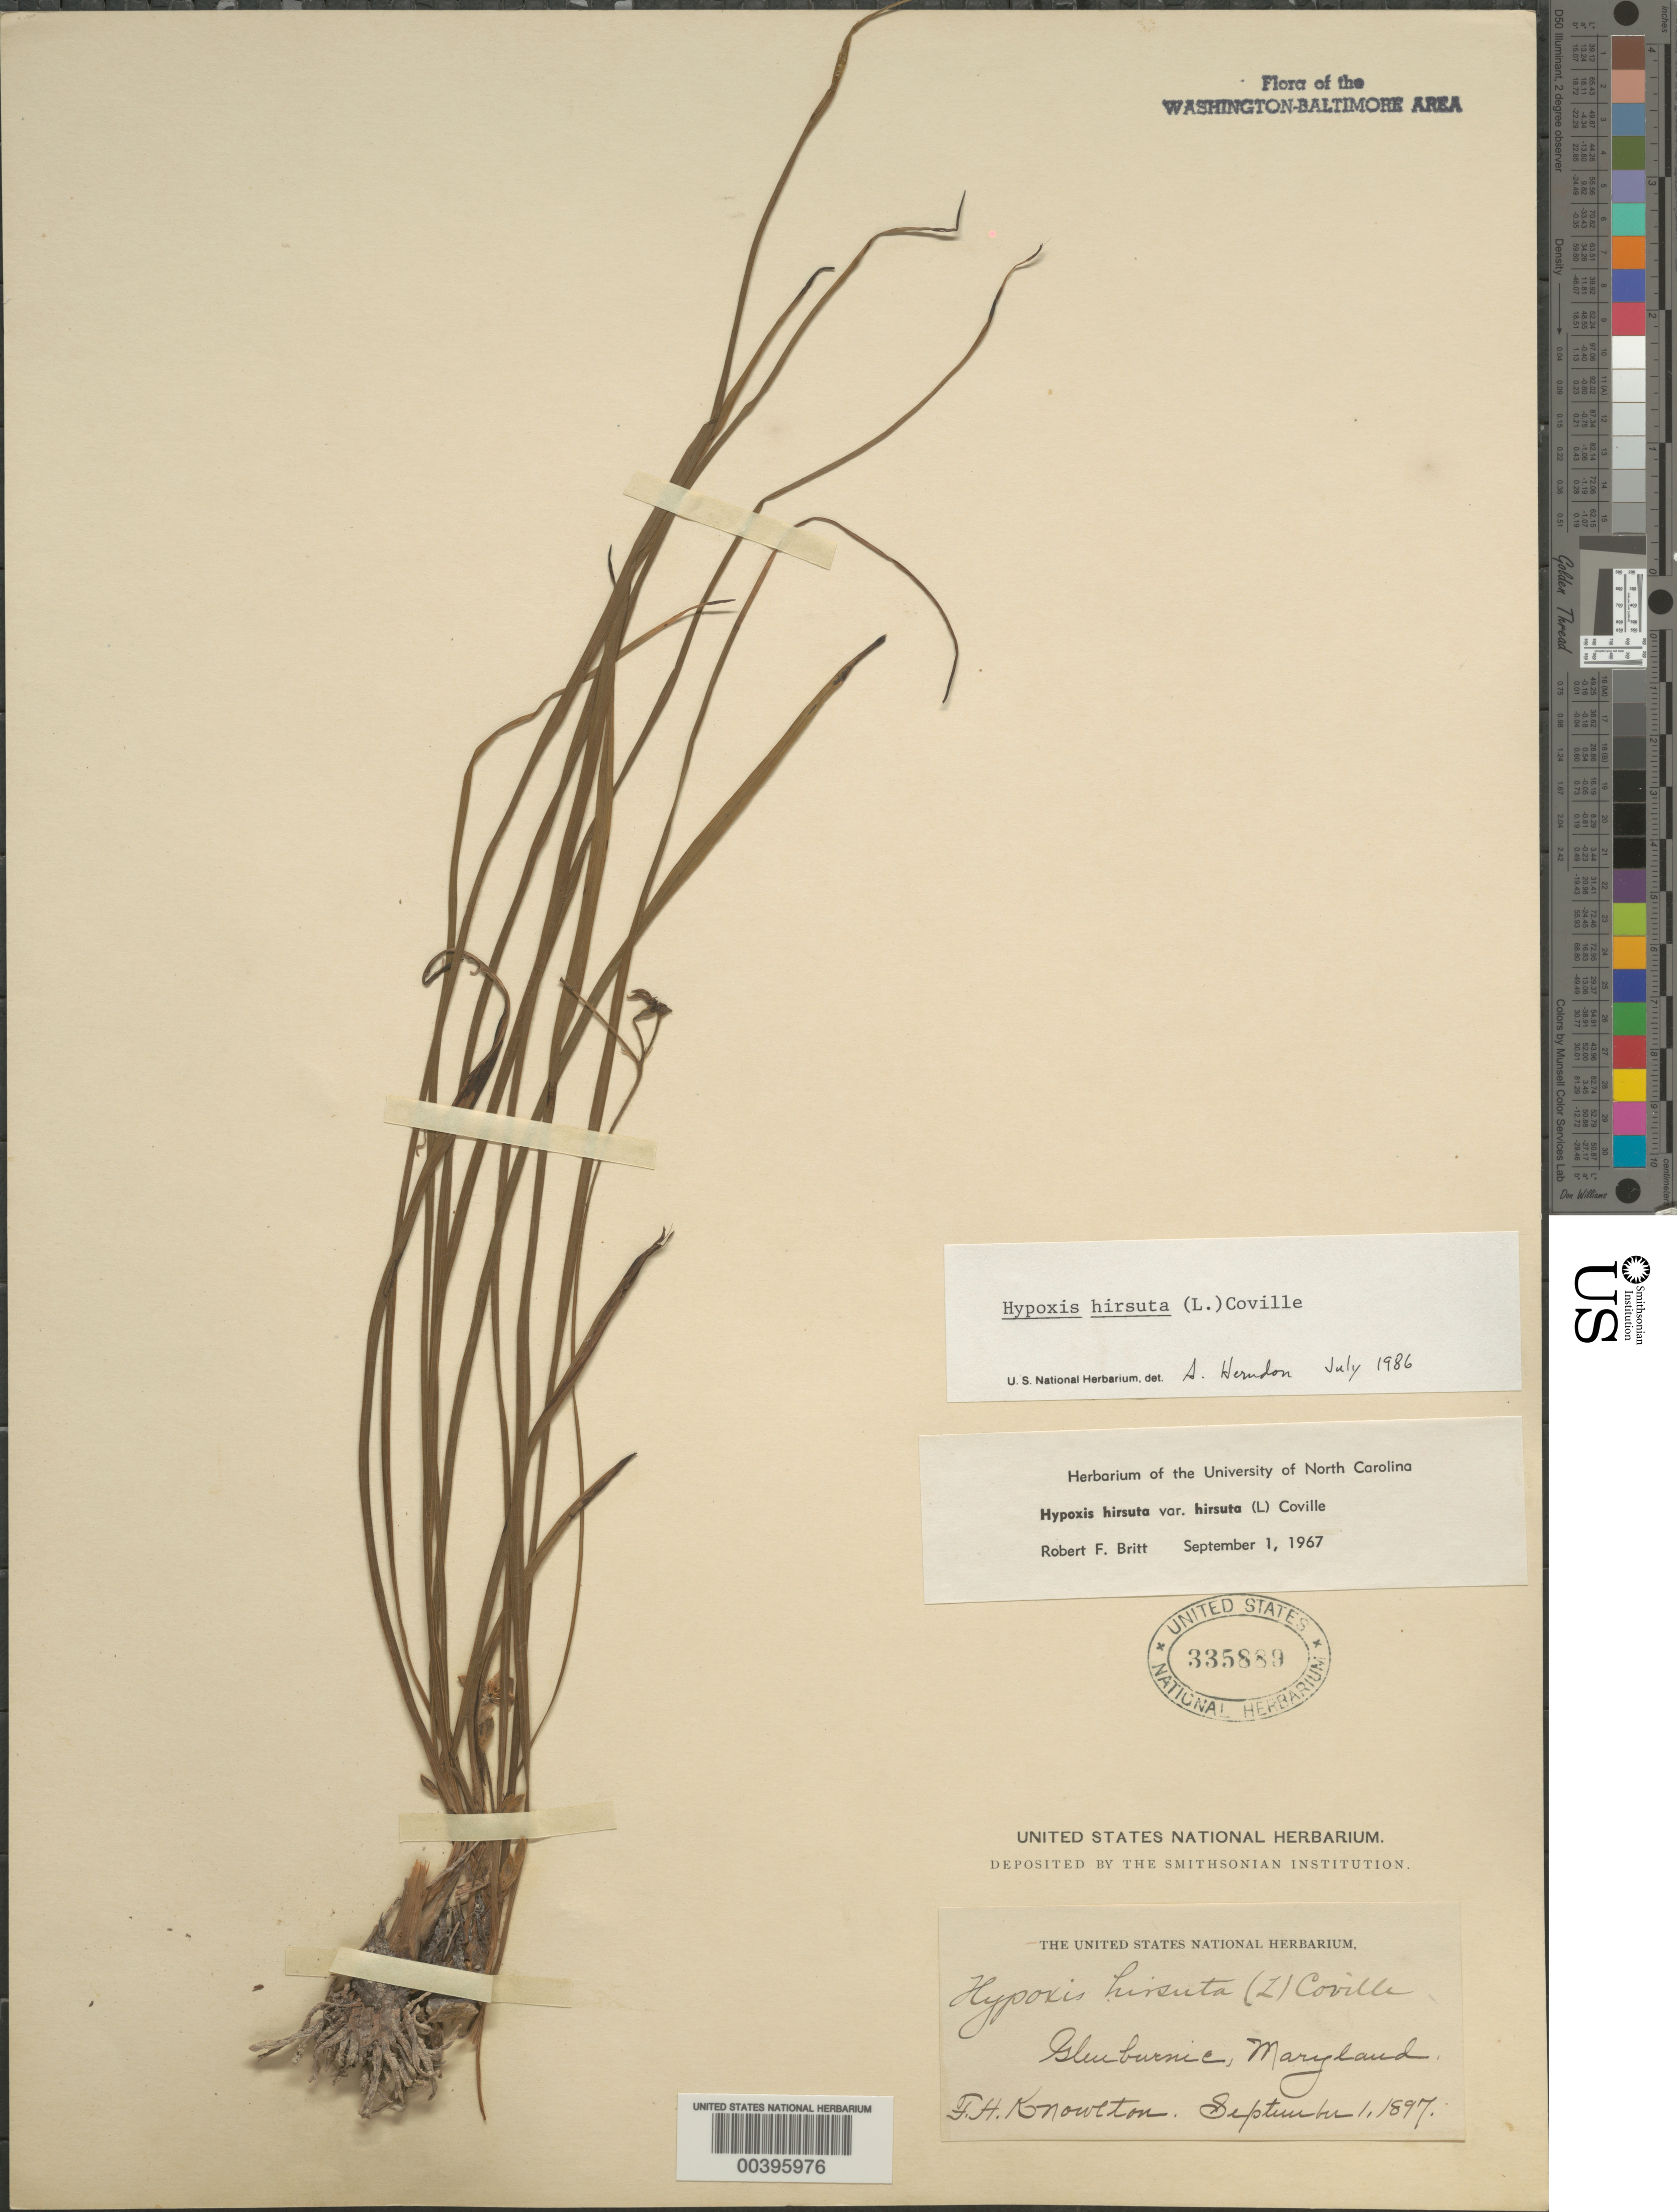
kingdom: Plantae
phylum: Tracheophyta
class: Liliopsida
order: Asparagales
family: Hypoxidaceae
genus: Hypoxis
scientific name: Hypoxis hirsuta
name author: (L.) Coville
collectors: F. H. Knowlton & R. Britt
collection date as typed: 01 Sep 1897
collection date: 1897-09-01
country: United States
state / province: Maryland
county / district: Anne Arundel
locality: Glen Burnie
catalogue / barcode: US 335889